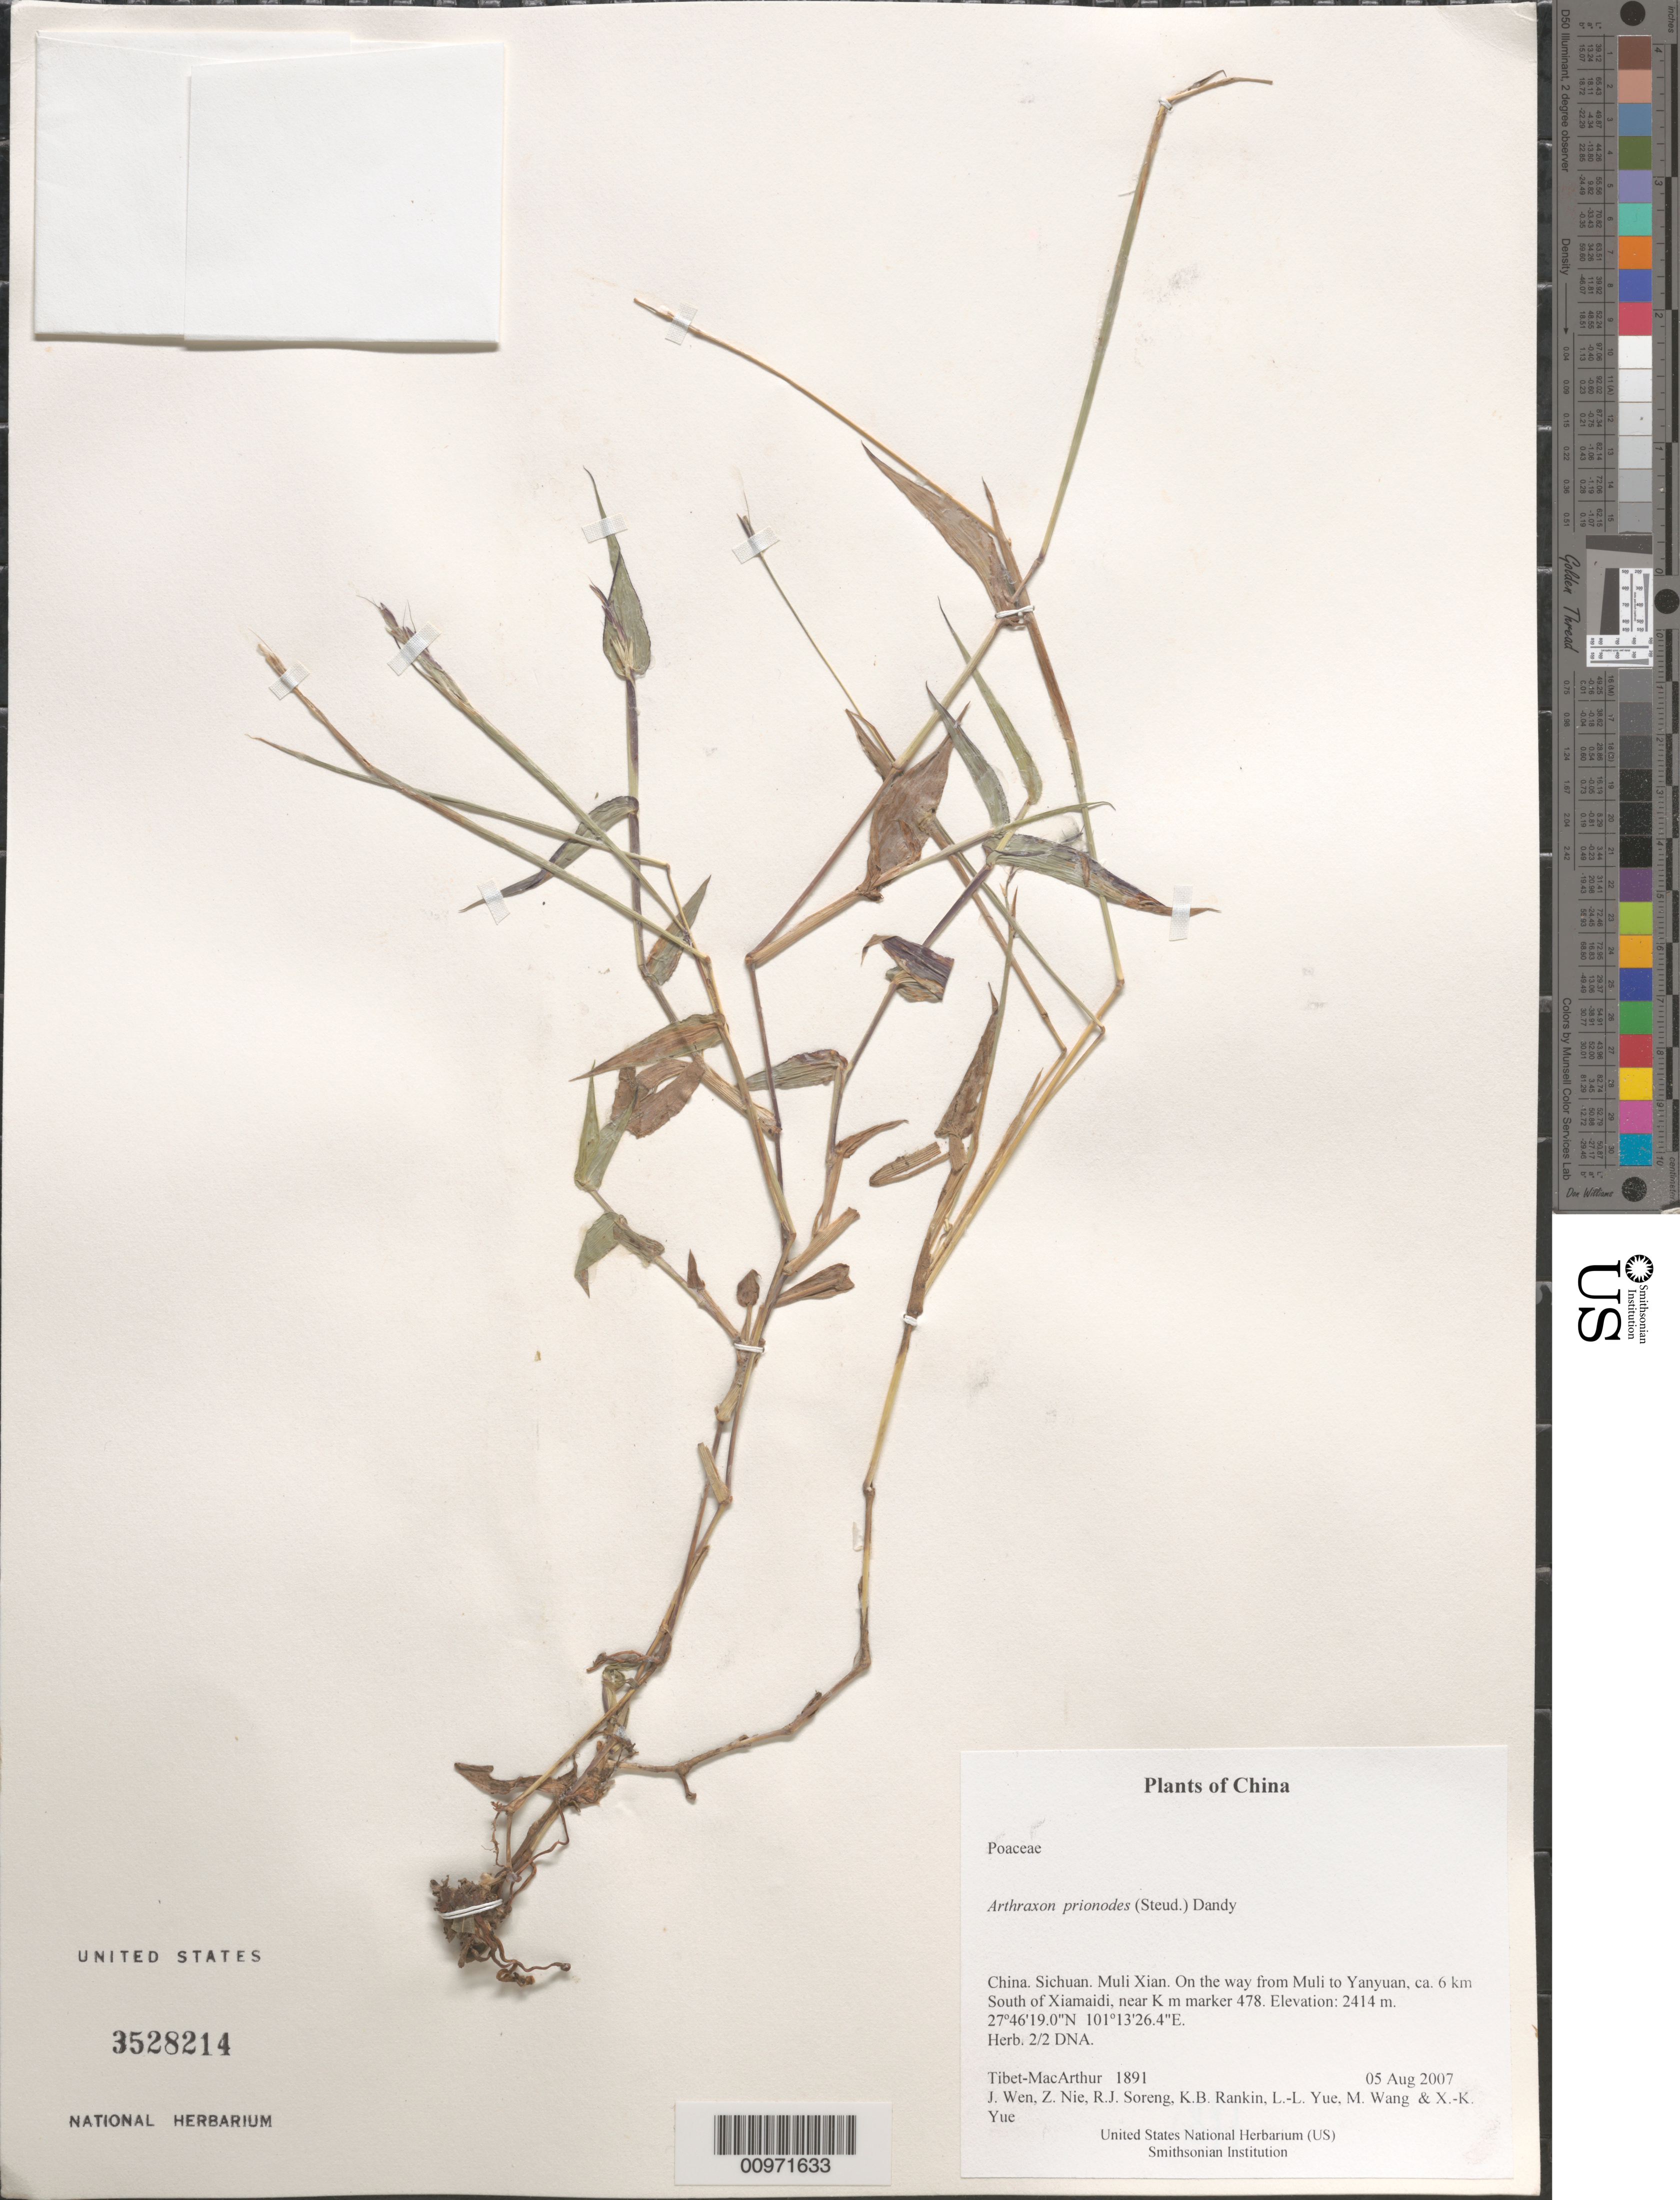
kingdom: Plantae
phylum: Tracheophyta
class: Liliopsida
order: Poales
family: Poaceae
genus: Arthraxon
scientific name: Arthraxon prionodes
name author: (Steud.) Dandy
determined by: Soreng, Robert J., Research Associate (BOT), Smithsonian Institution - National Museum of Natural History (UNITED STATES)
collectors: Tibet-MacArthur, J. Wen, Z. Nie, R. J. Soreng, K. Rankin, L. Yue, M. Wang & X. Yue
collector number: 1891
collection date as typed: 05 Aug 2007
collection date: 2007-08-05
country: China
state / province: Sichuan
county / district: Muli Xian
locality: On the way from Muli to Yanyuan, ca. 6 km South of Xiamaidi, near K m marker 478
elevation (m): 2414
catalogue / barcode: US 3528214